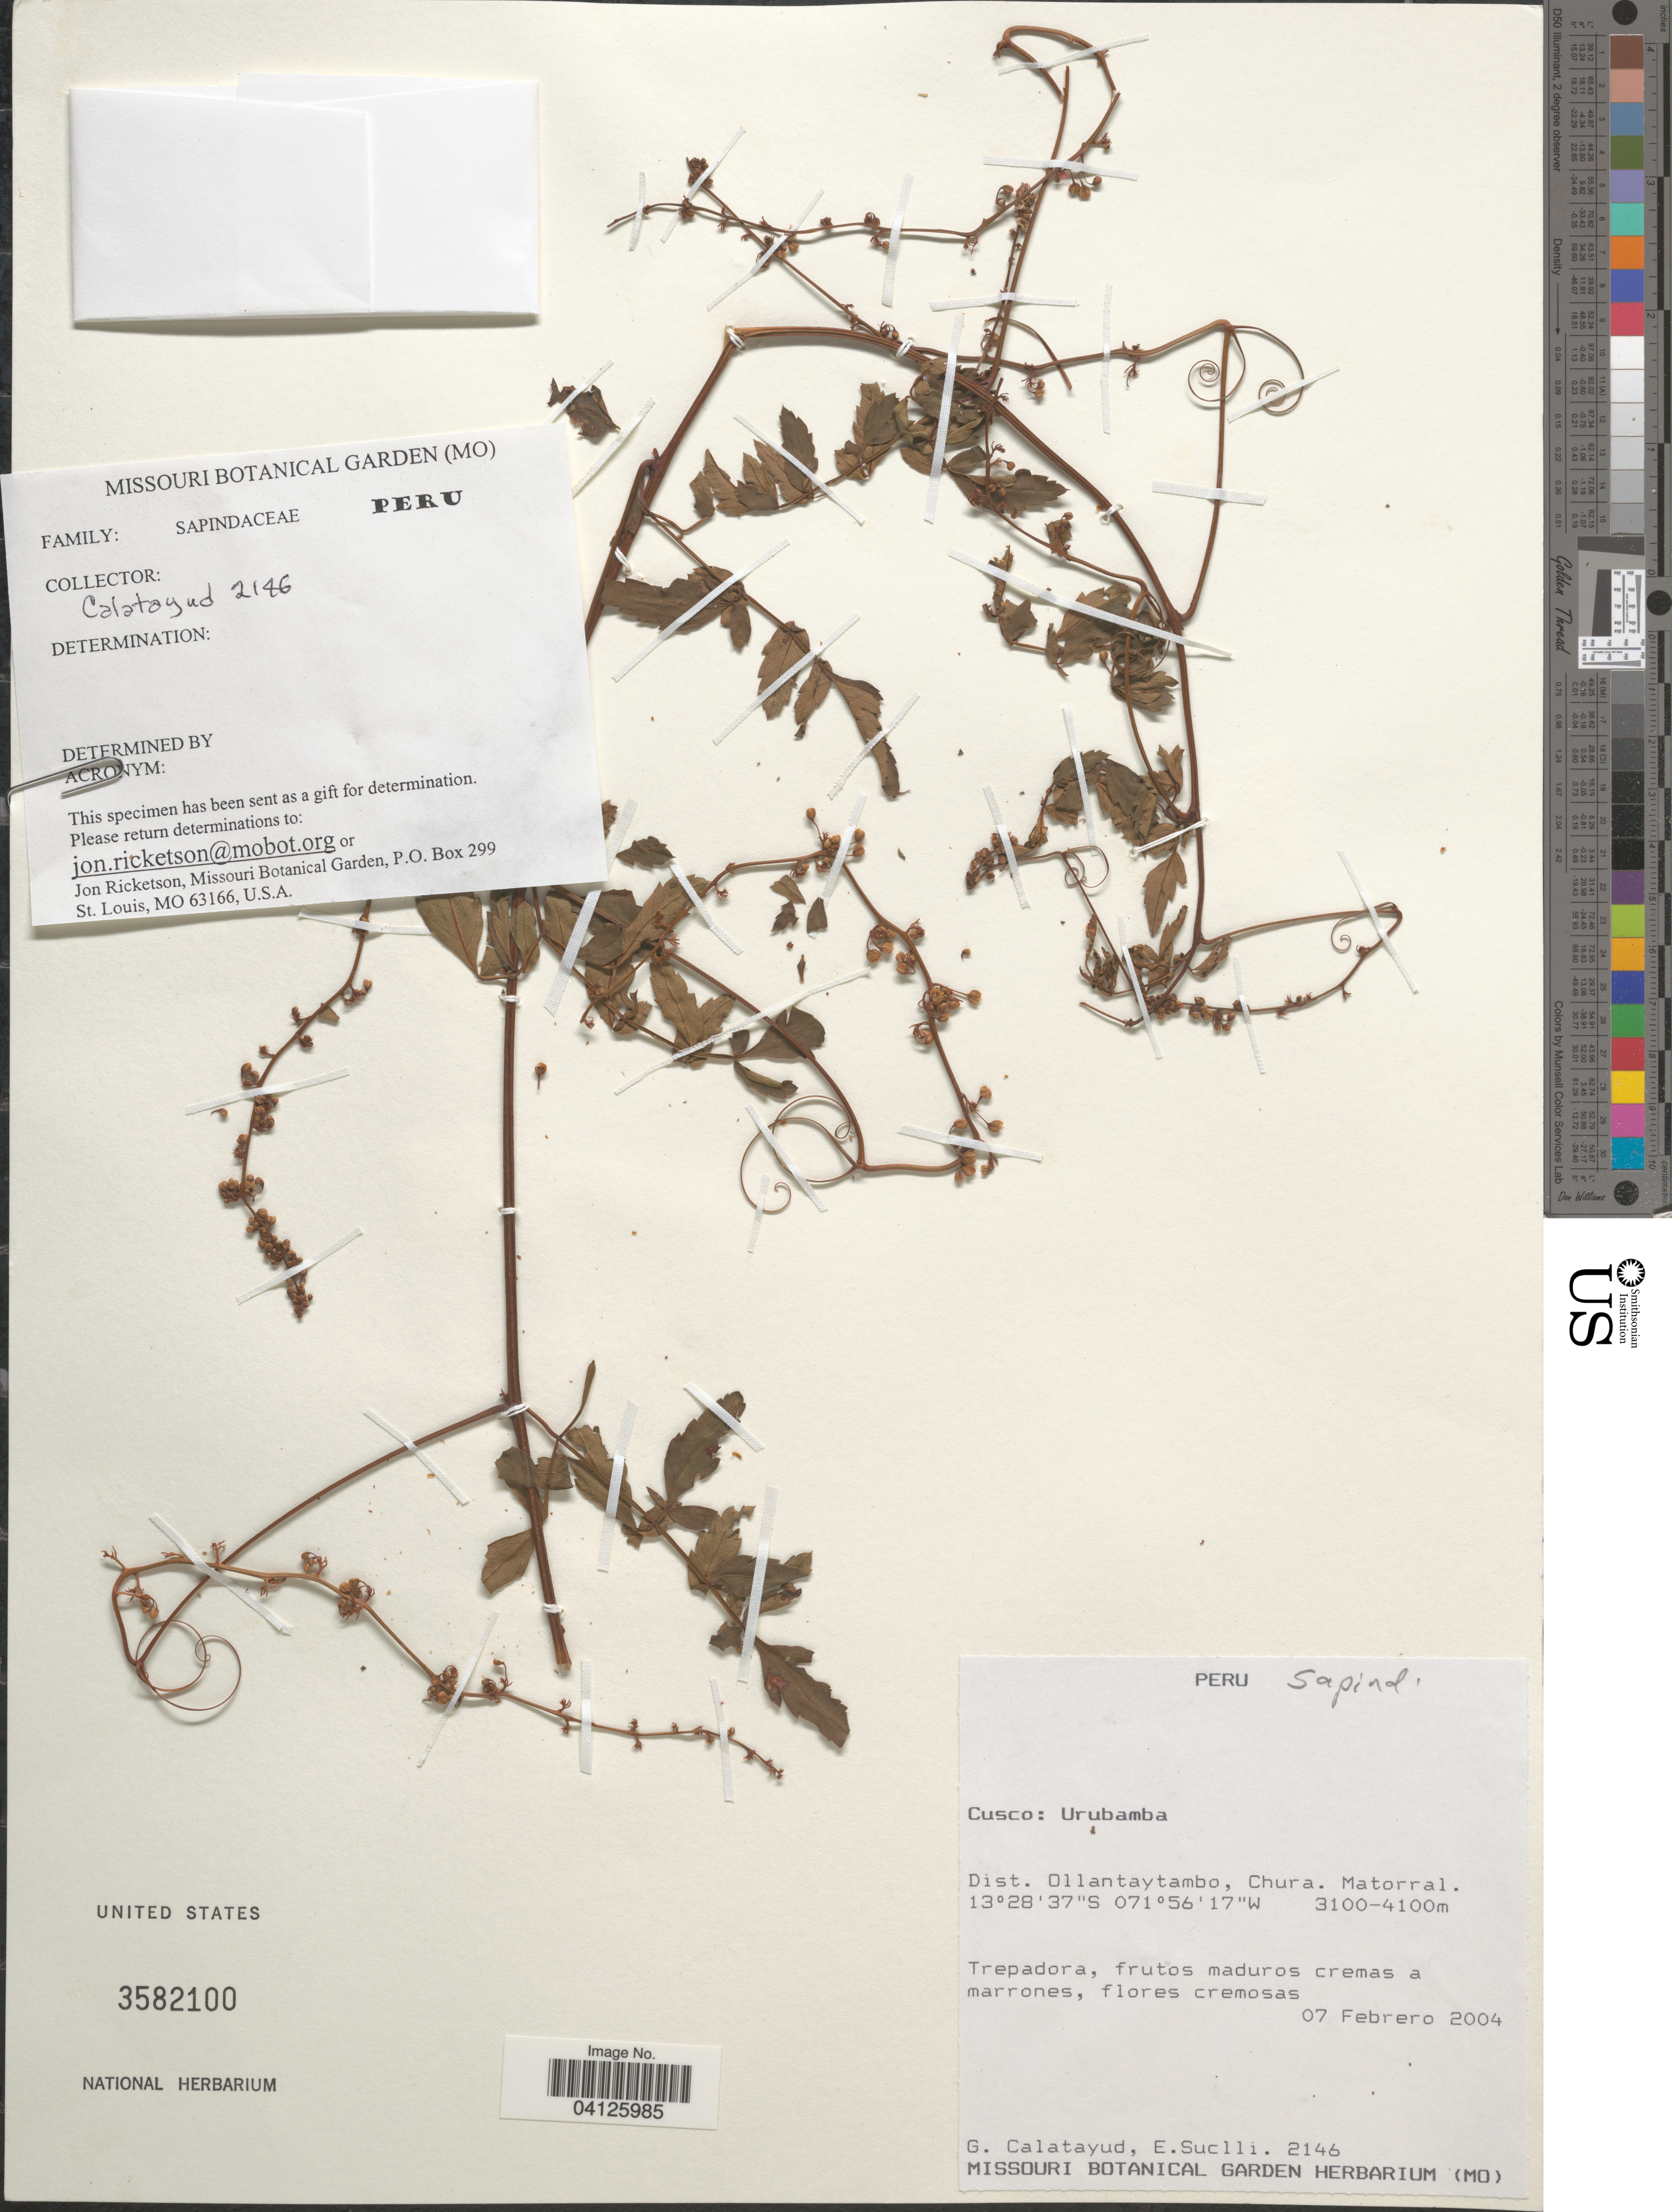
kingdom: Plantae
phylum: Tracheophyta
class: Magnoliopsida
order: Sapindales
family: Sapindaceae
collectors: G. Calatayud & E. Suclli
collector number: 2146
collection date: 2004-02-07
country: Peru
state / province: Cusco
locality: Urubamba. Dist. Ollantaytambo, Chura. Matorral.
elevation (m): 3100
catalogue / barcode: US 3582100